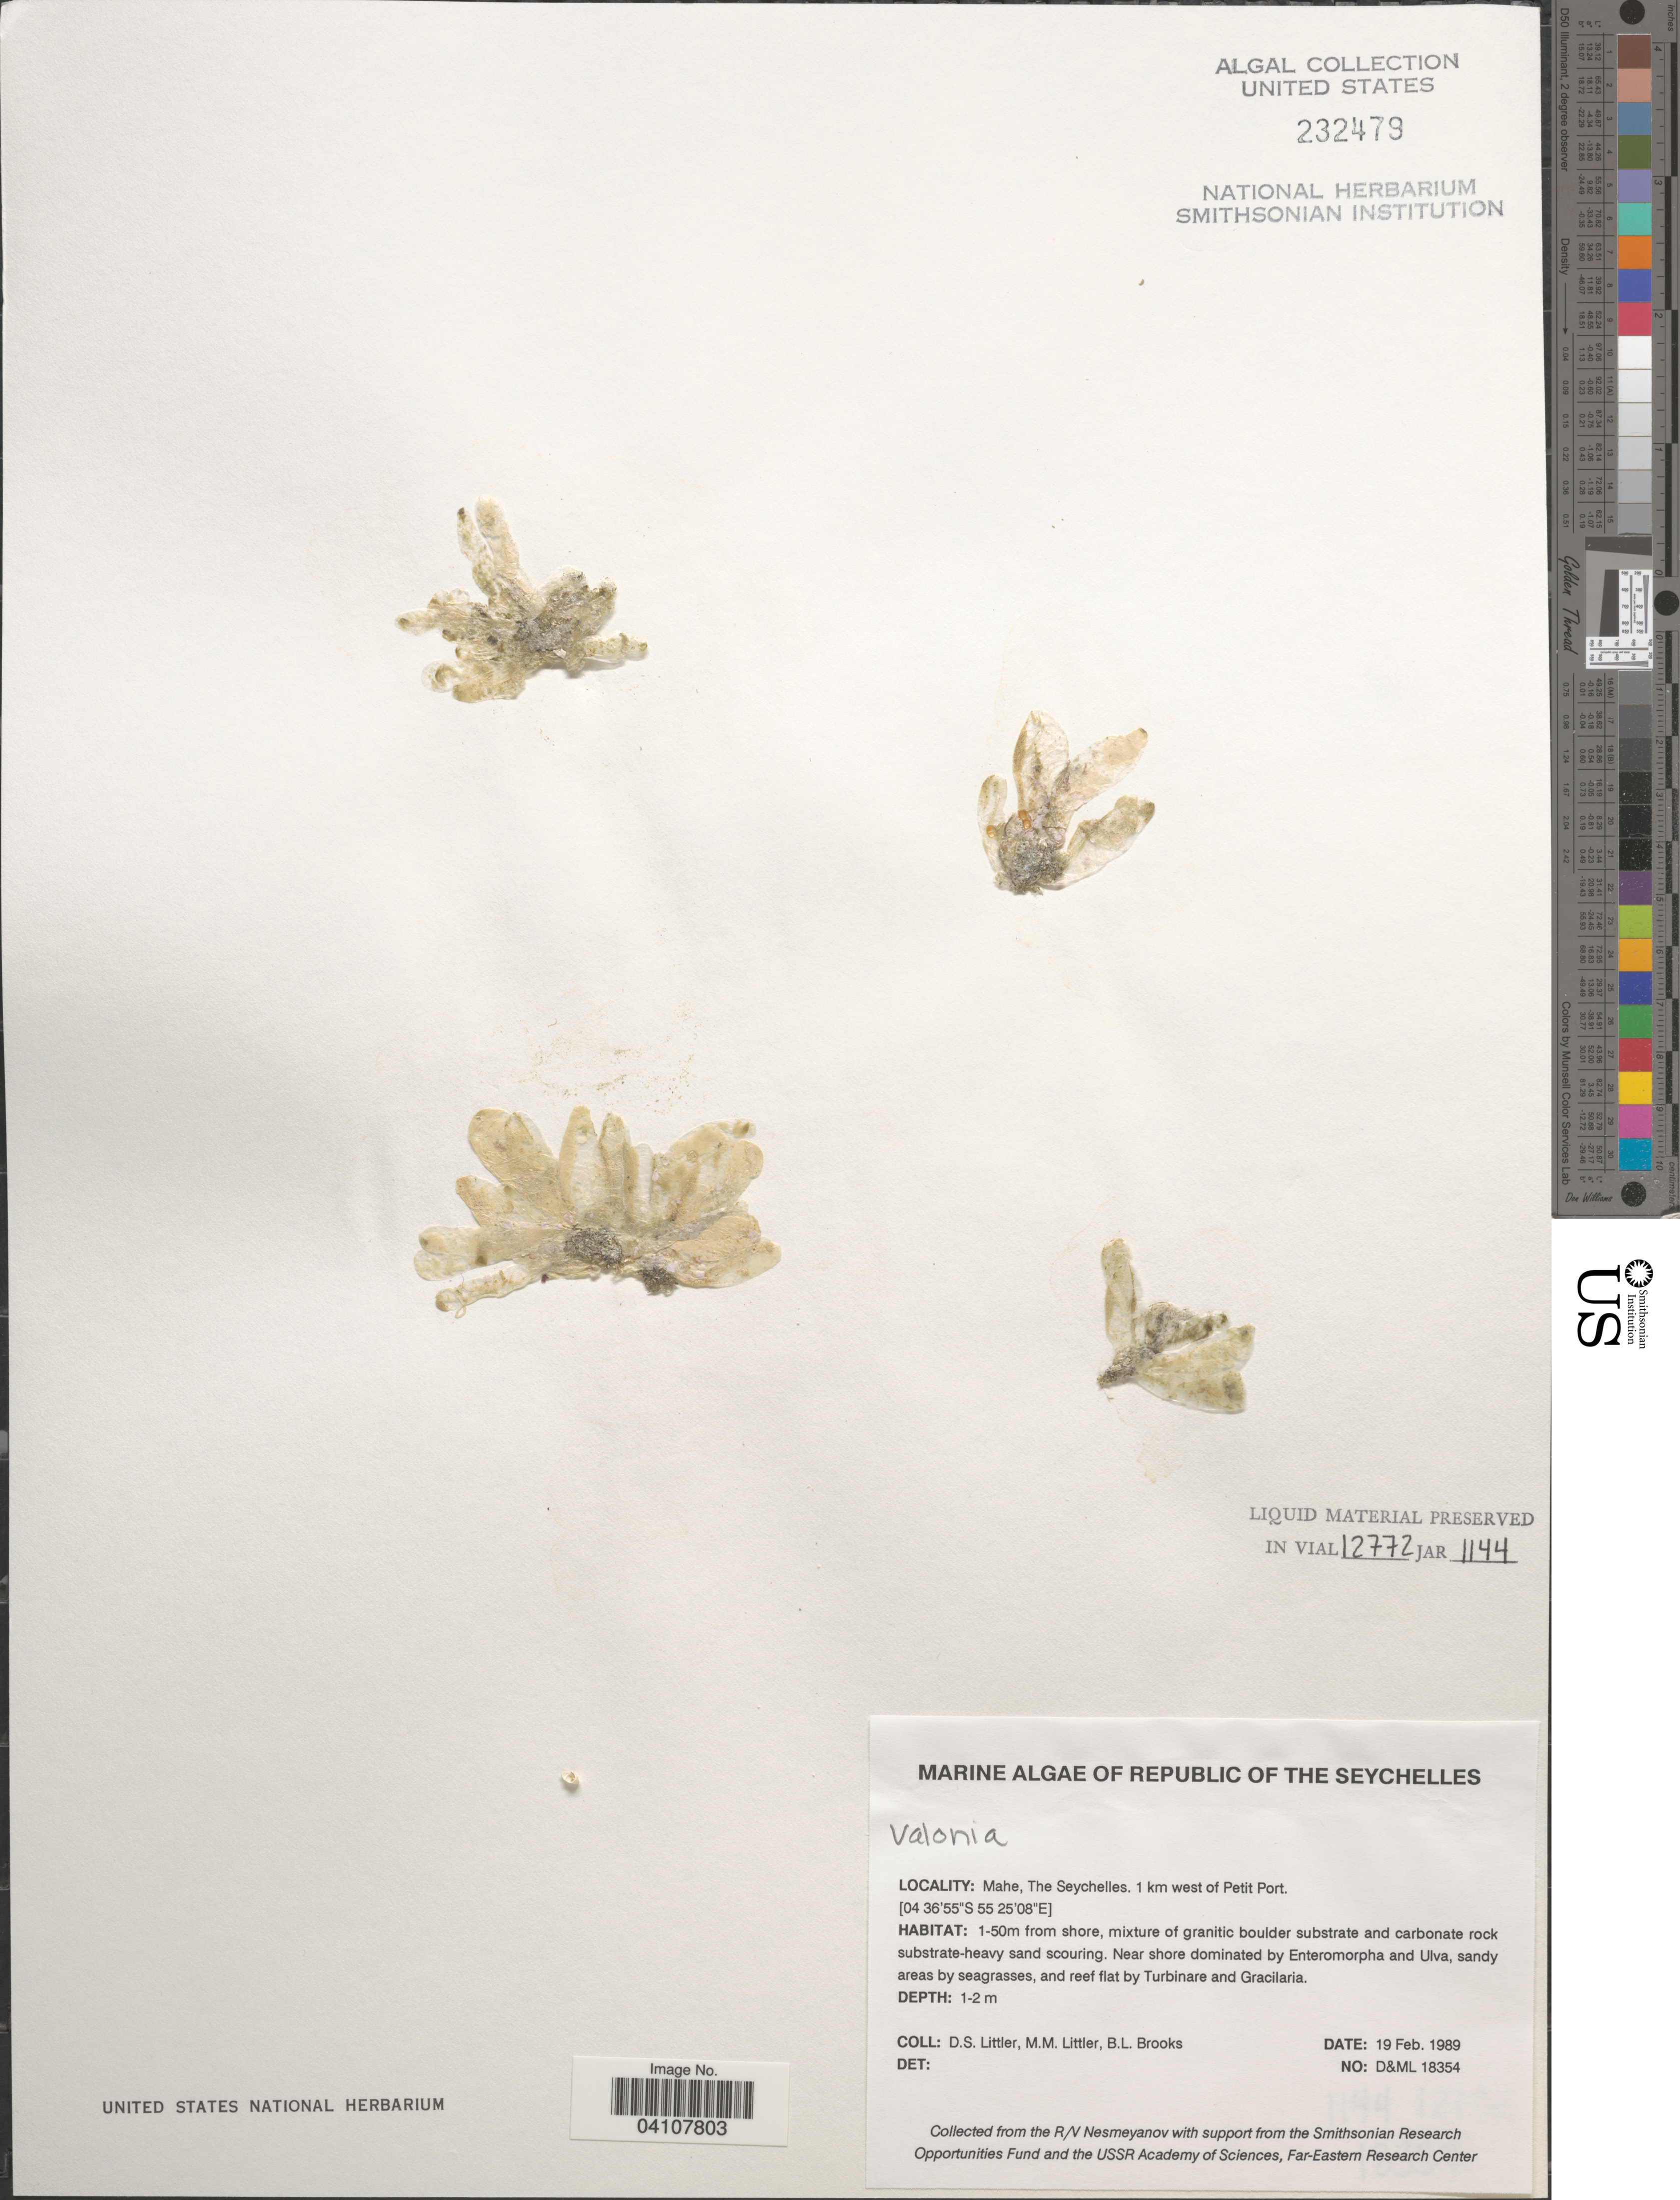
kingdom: Plantae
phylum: Chlorophyta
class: Ulvophyceae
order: Siphonocladales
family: Valoniaceae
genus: Valonia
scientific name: Valonia sp.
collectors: D. S. Littler & B. Brooks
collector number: D&ML18354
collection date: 1989-02-19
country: Seychelles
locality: Republic of the Seychelles. Mahe. 1 km west of Petit Port. 1-50m from shore.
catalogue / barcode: US 232479